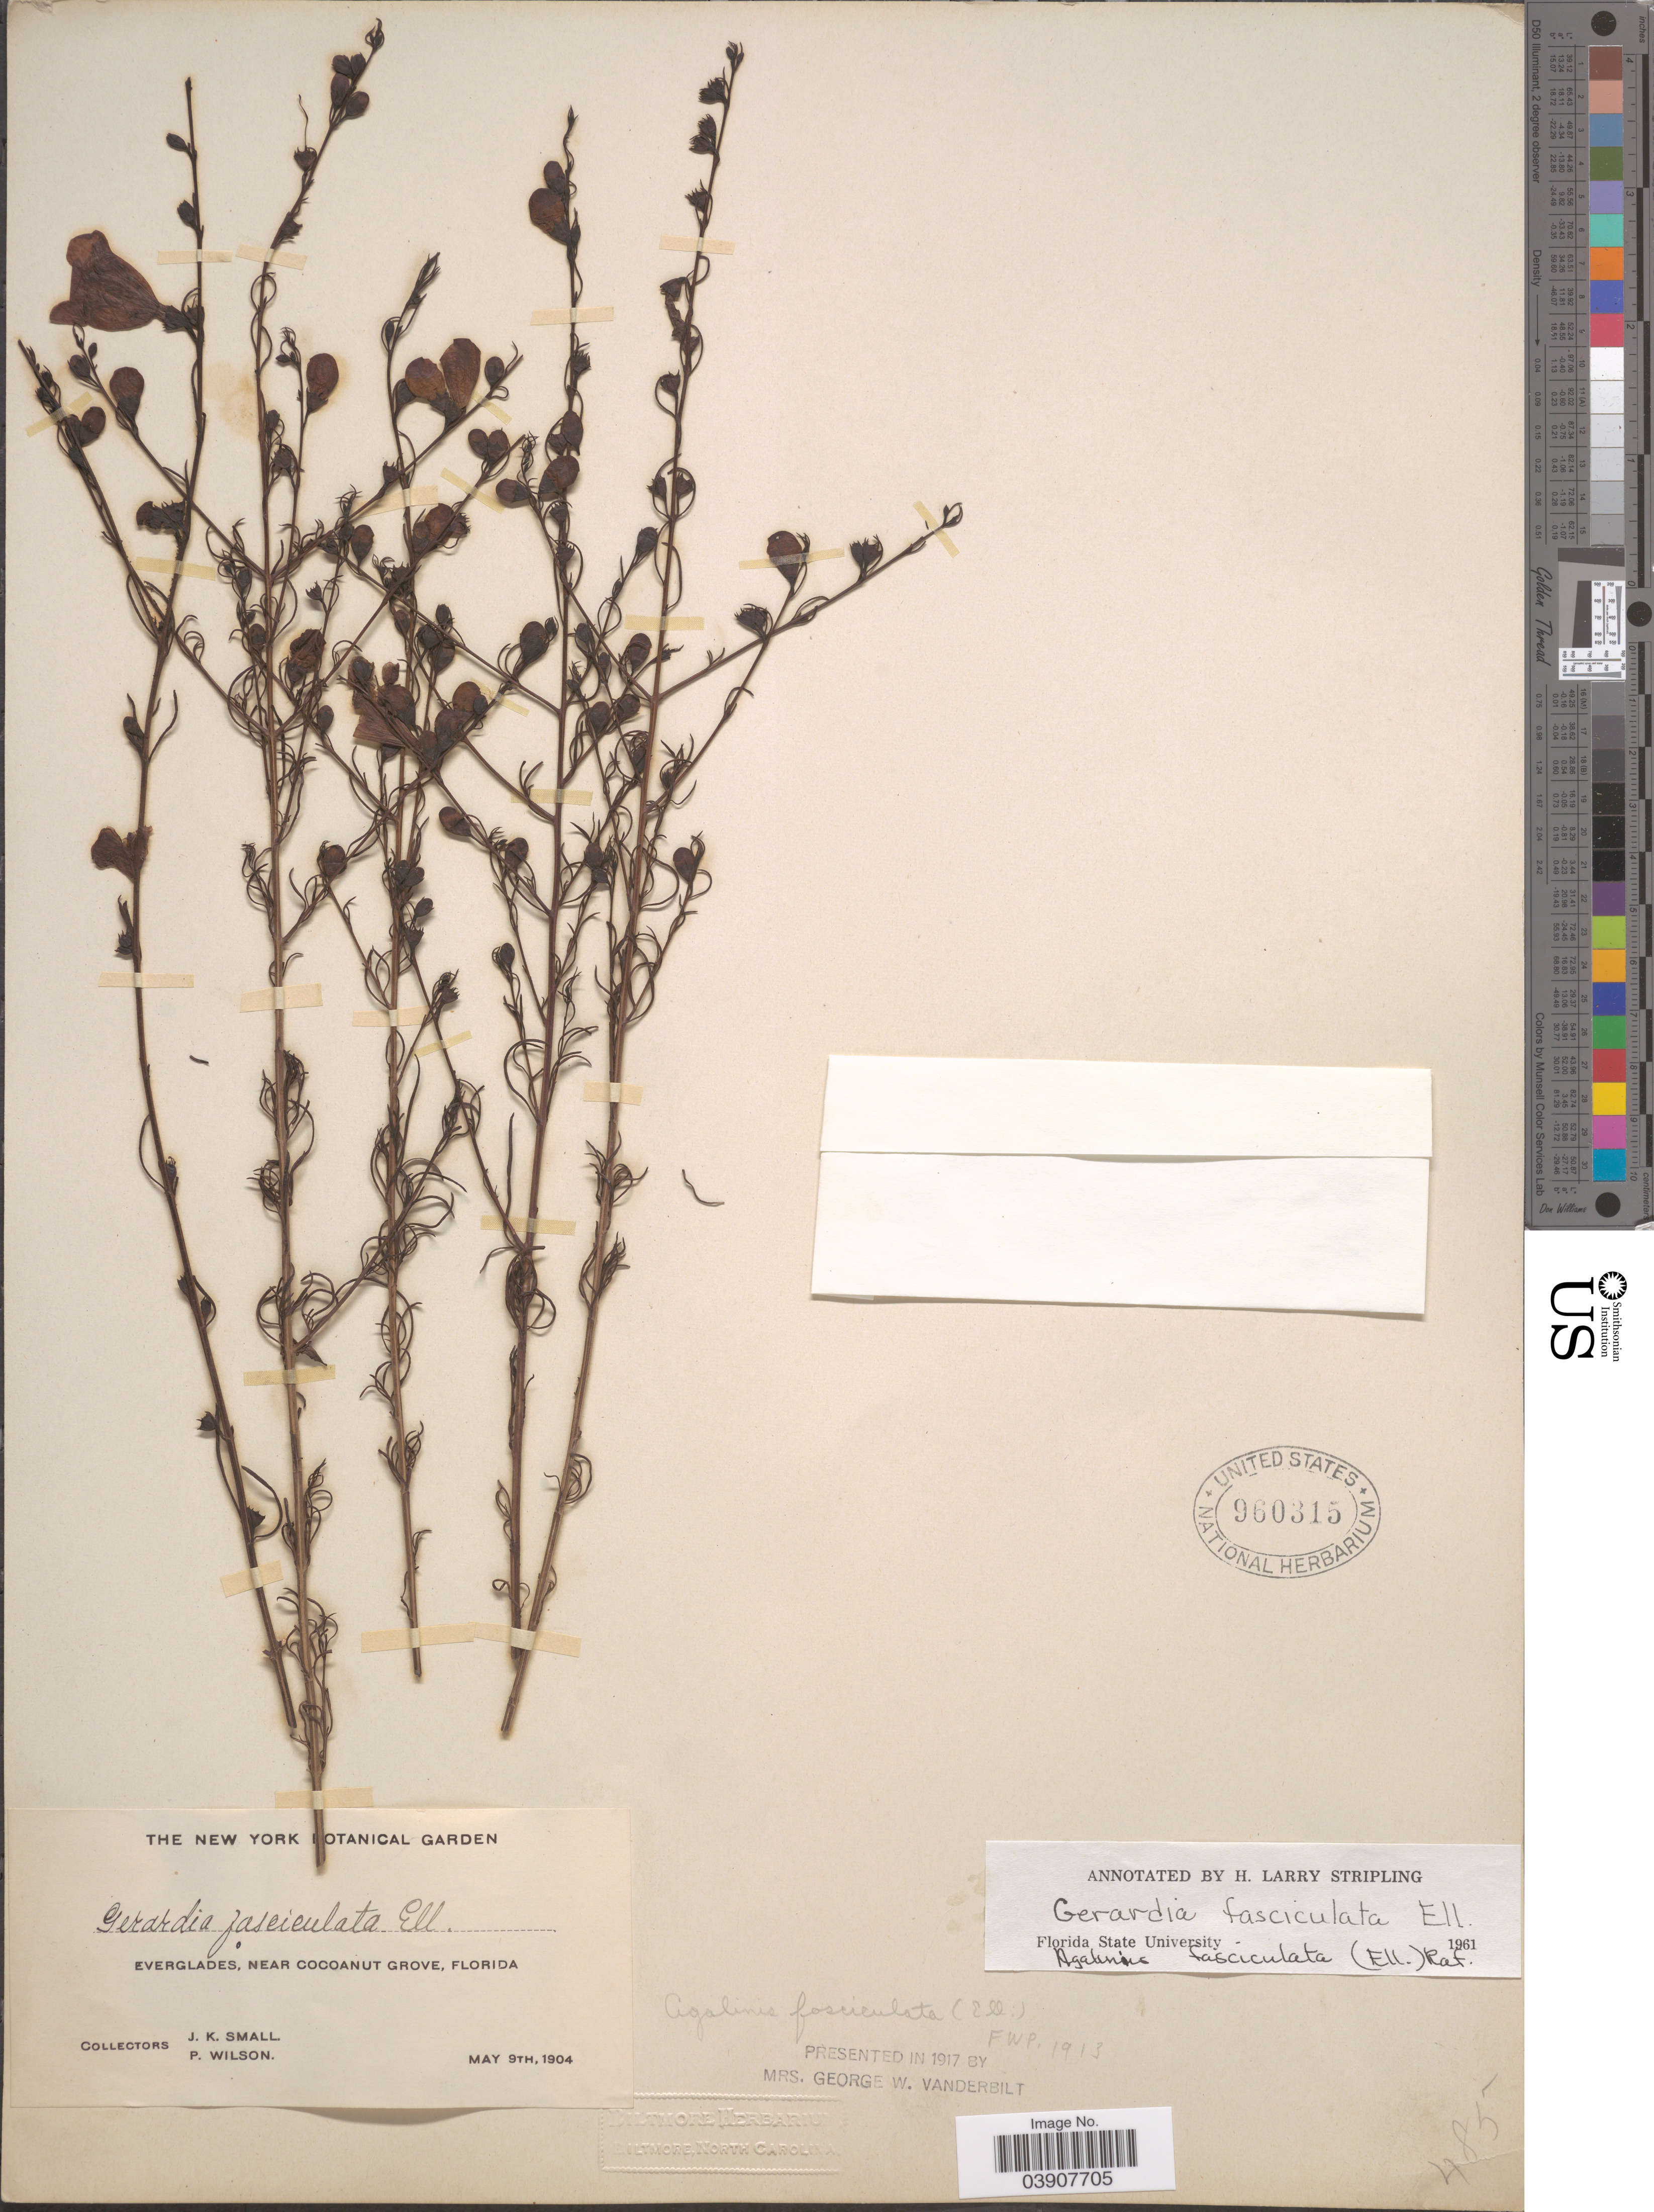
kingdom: Plantae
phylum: Tracheophyta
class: Magnoliopsida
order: Lamiales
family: Orobanchaceae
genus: Agalinis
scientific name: Agalinis fasciculata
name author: (Elliott) Raf.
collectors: J. K. Small & P. Wilson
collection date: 1904-05-09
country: United States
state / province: Florida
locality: Everglades, near Cocoanut Grove.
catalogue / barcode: US 960315